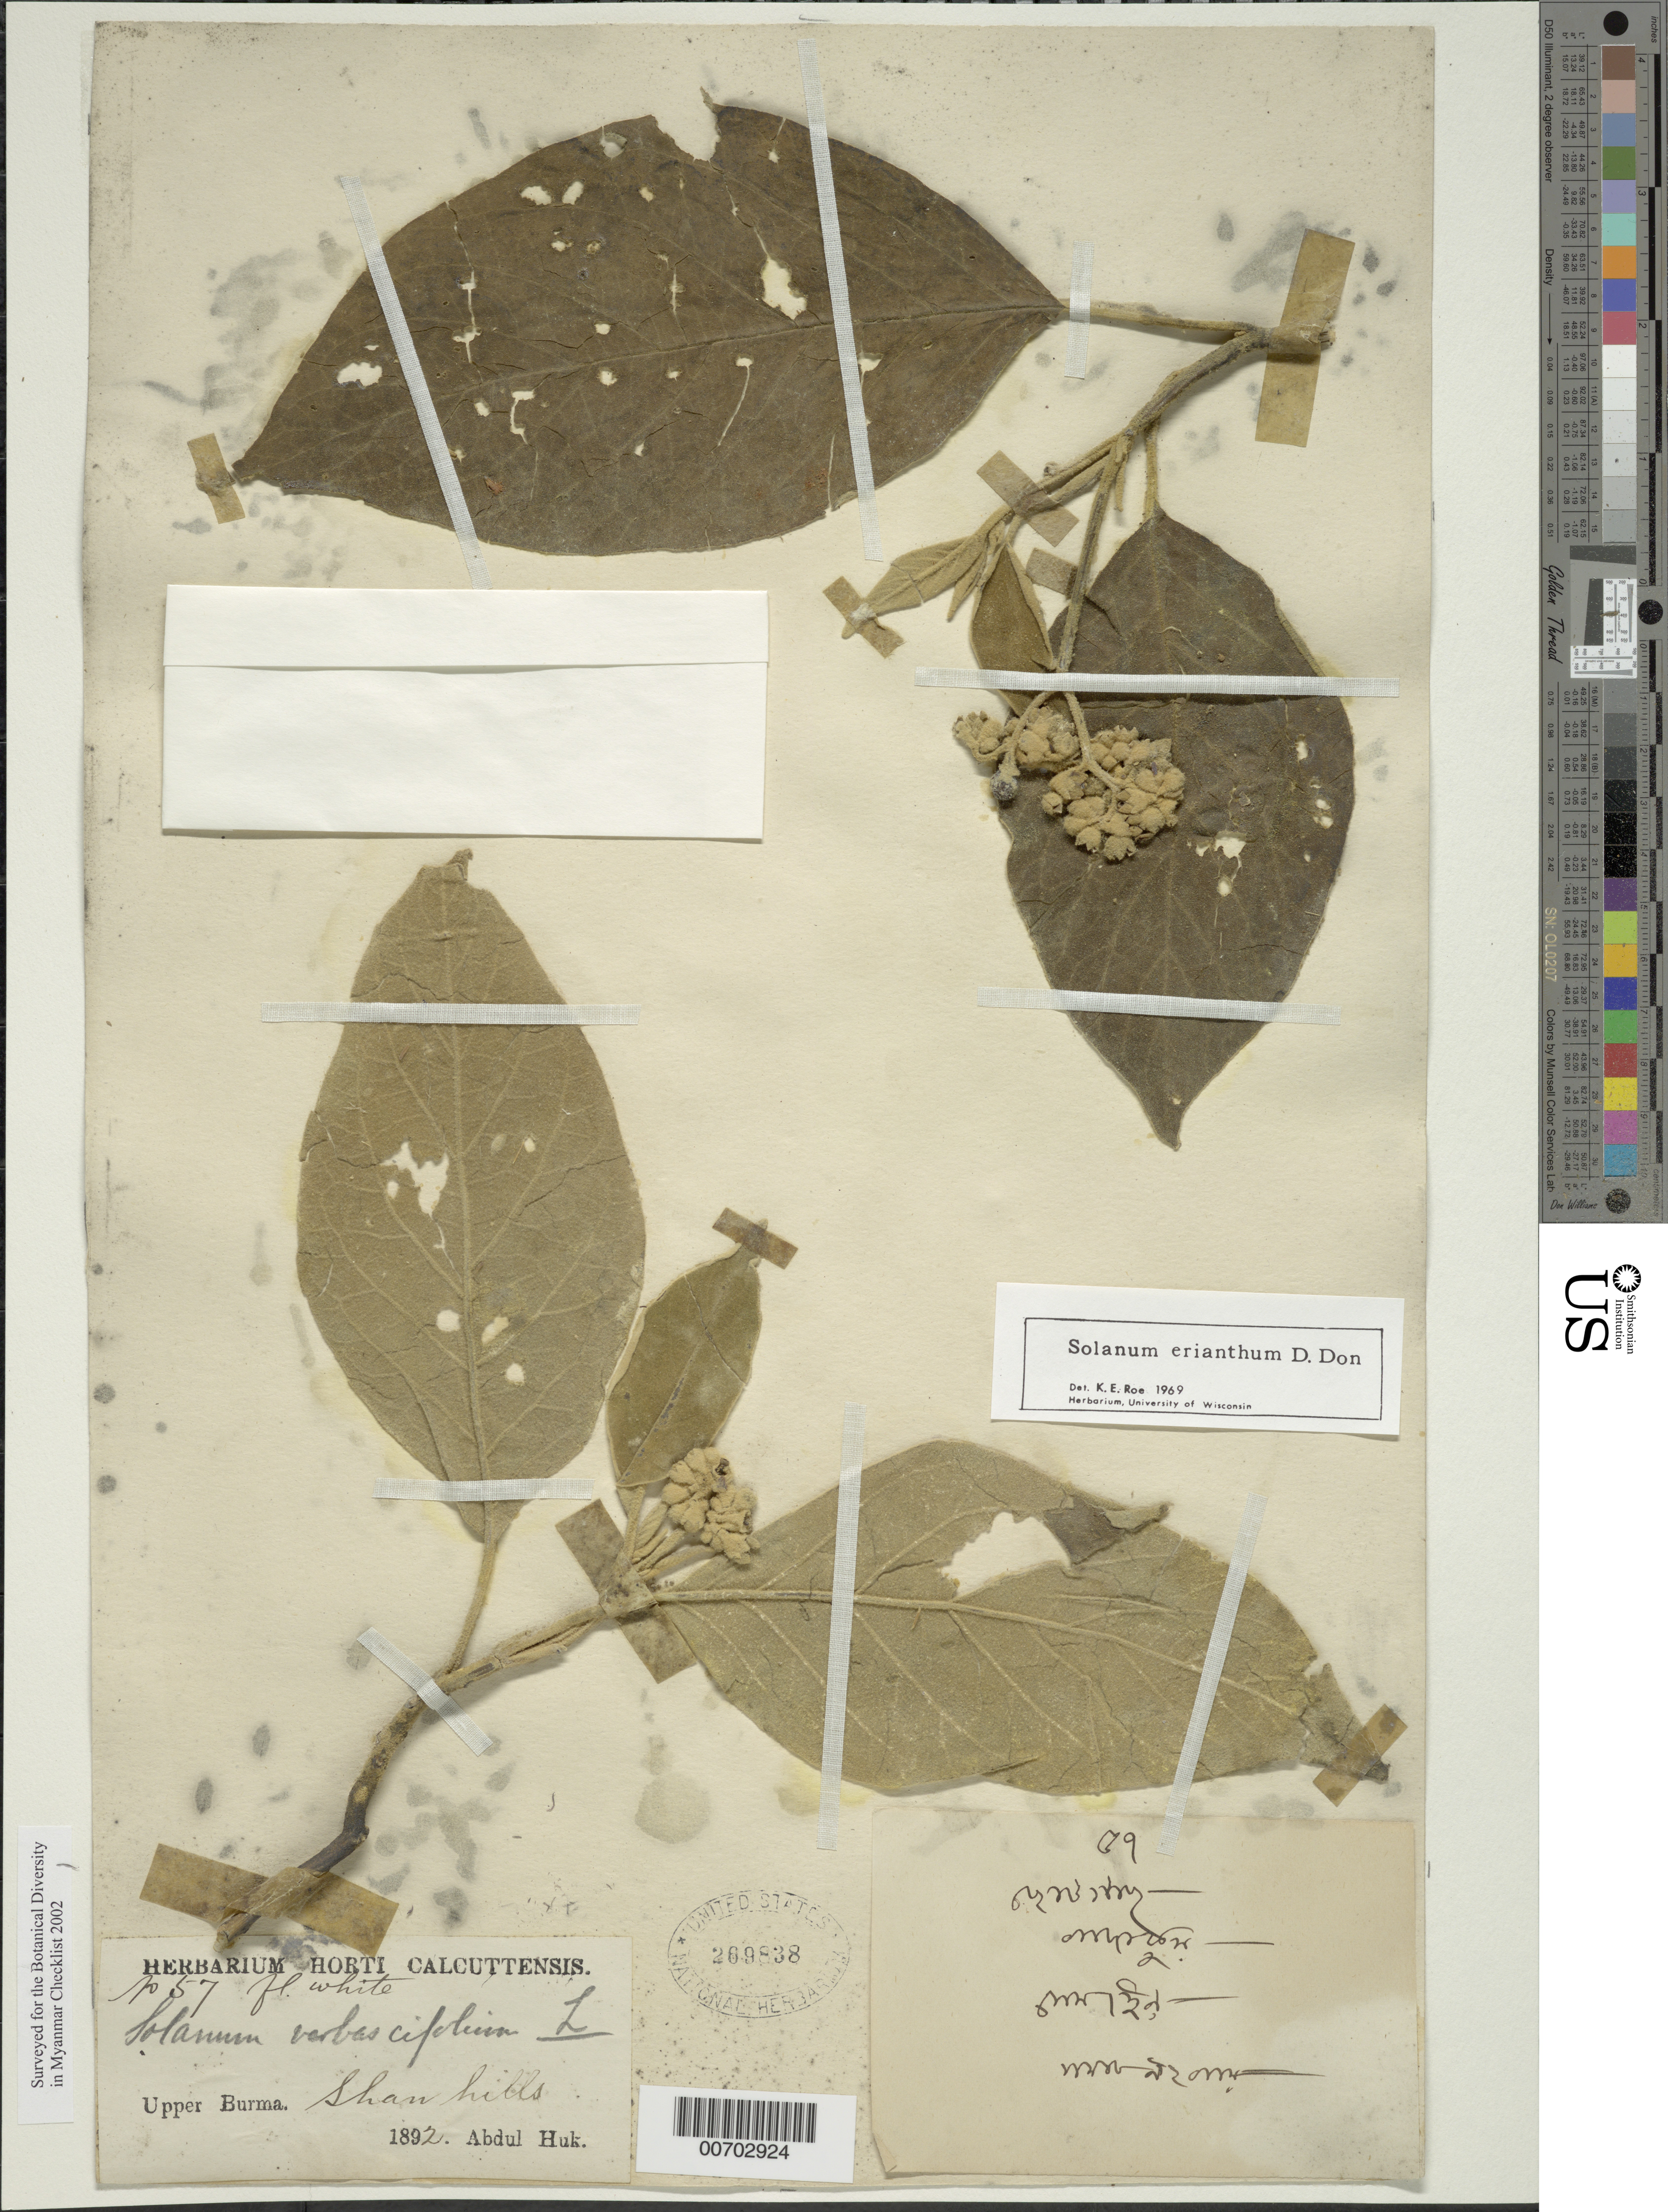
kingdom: Plantae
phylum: Tracheophyta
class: Magnoliopsida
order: Solanales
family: Solanaceae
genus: Solanum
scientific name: Solanum erianthum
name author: D. Don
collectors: A. Huk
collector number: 57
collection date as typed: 1892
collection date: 1892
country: Myanmar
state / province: Shan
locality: Shan Hills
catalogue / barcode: US 269838